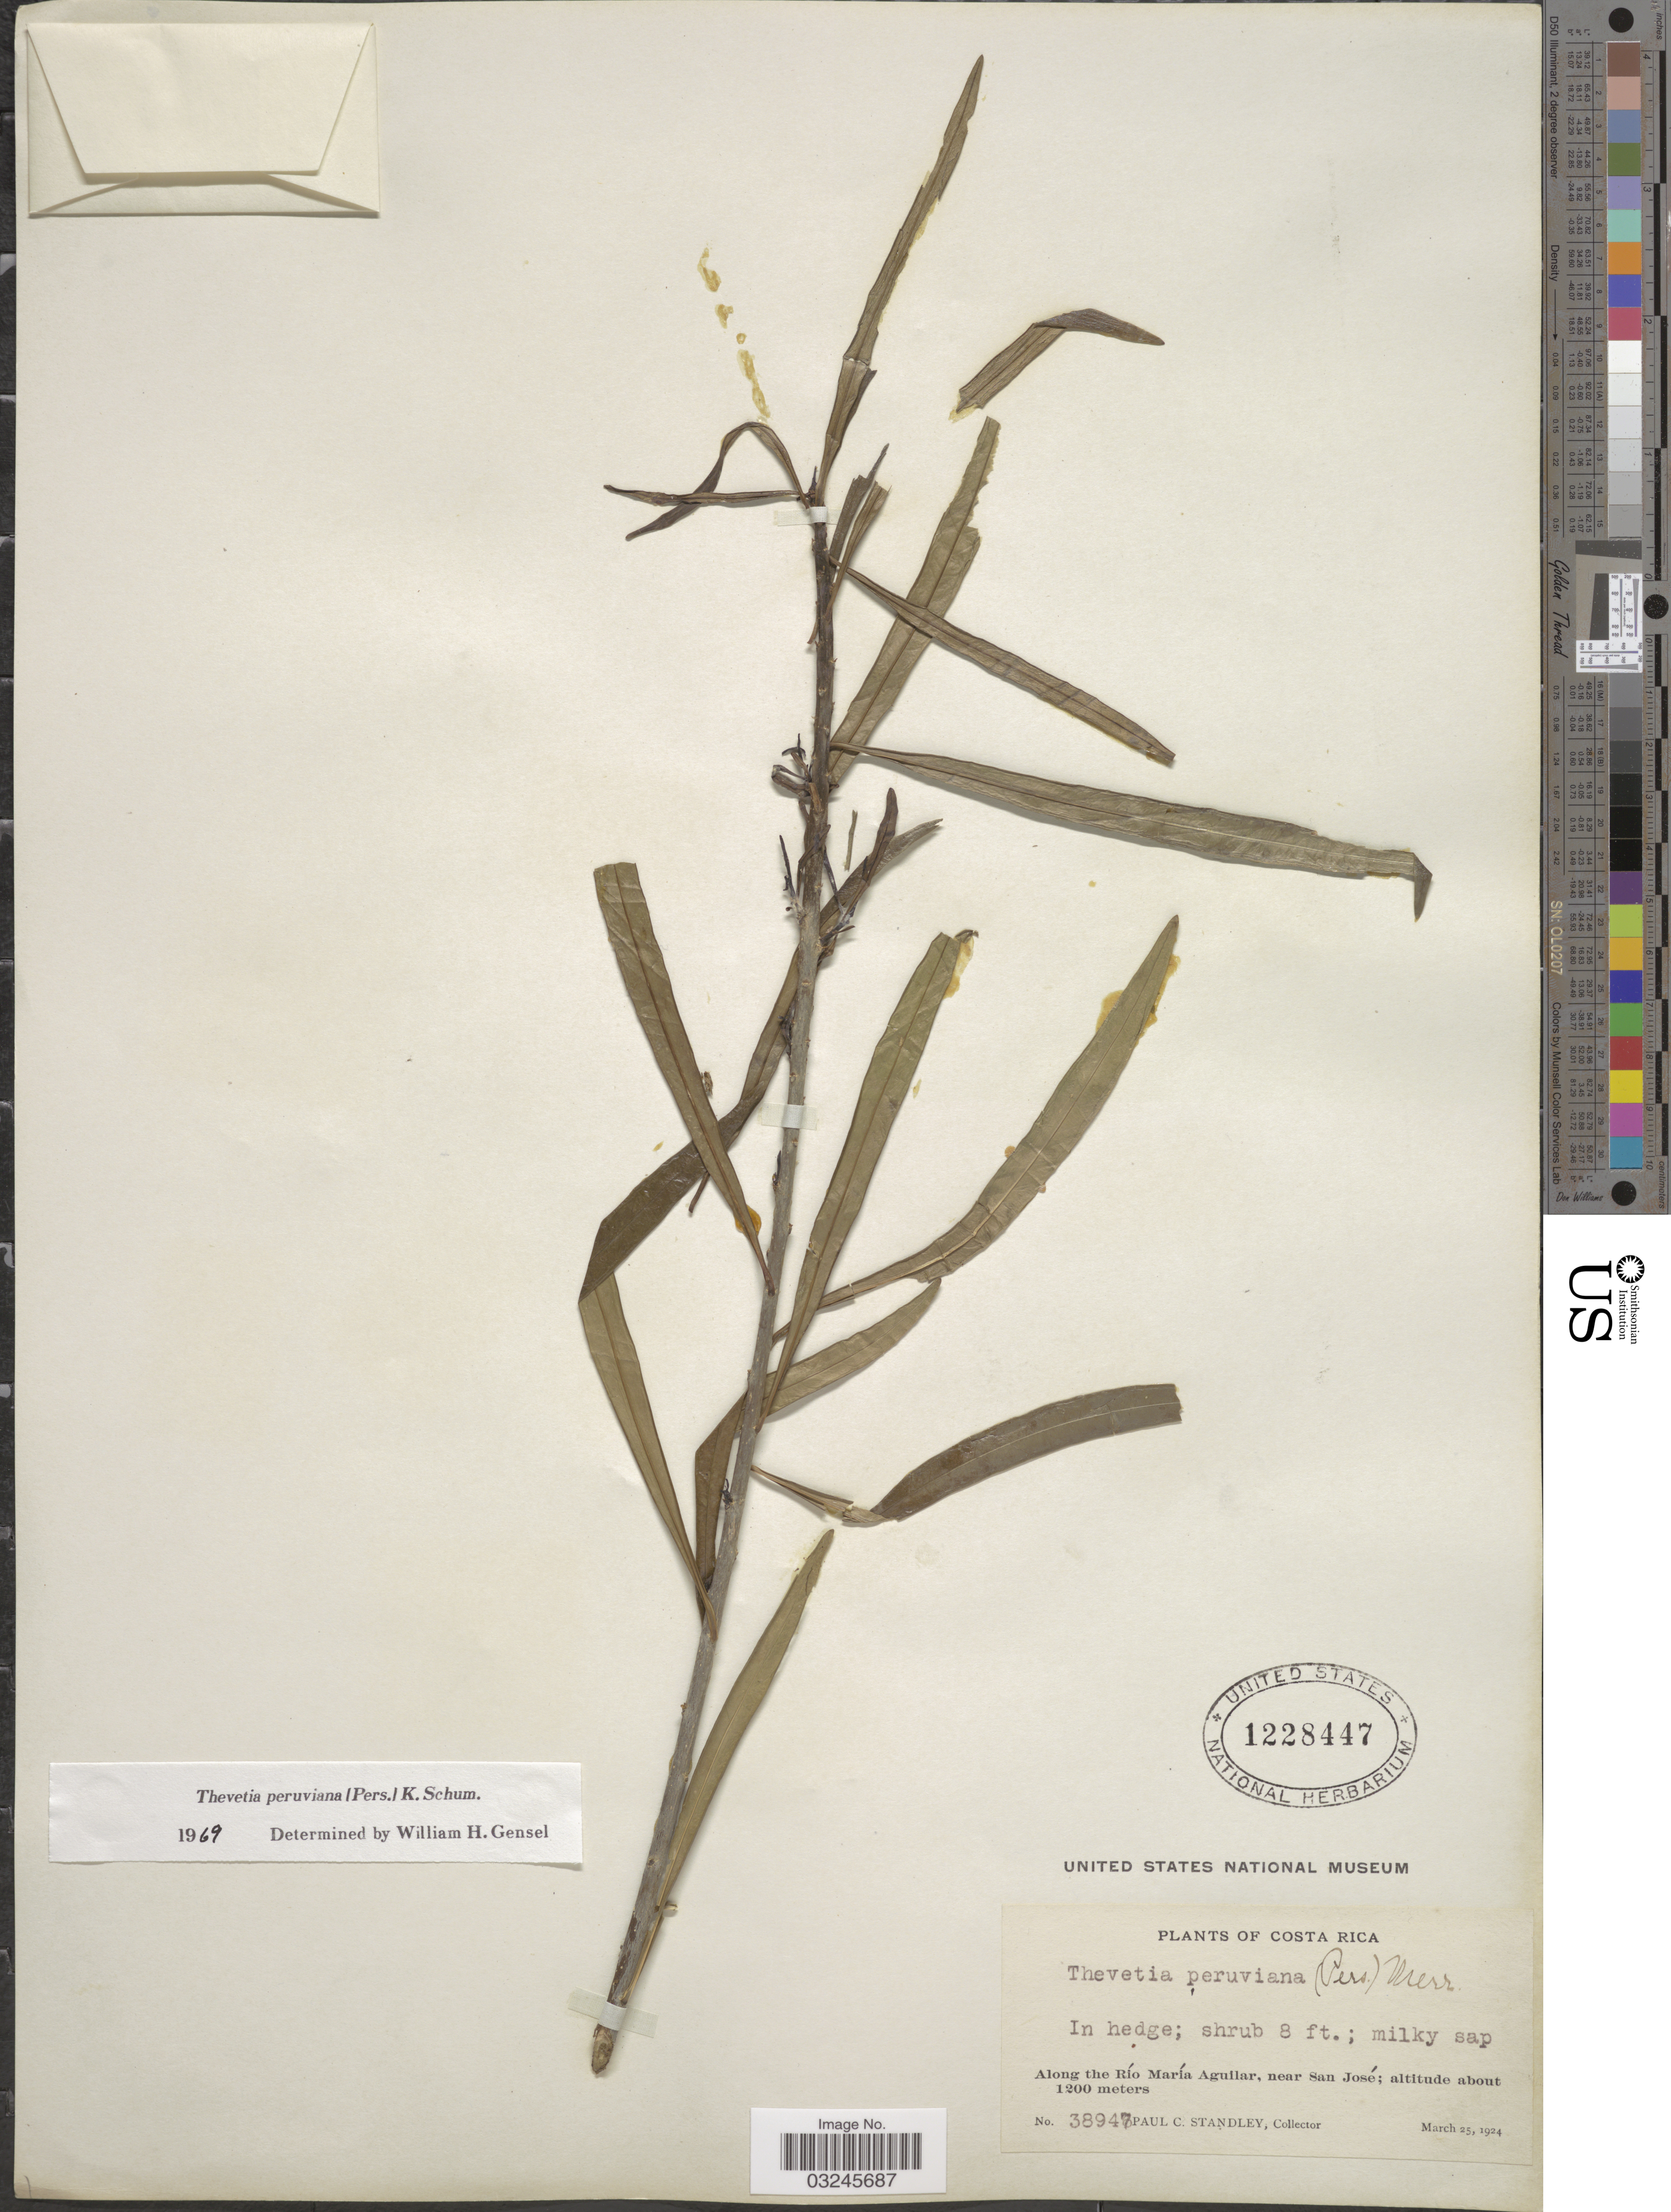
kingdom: Plantae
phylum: Tracheophyta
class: Magnoliopsida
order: Gentianales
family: Apocynaceae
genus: Thevetia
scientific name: Thevetia peruviana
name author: (Pers.) K. Schum.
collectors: P. C. Standley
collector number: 38947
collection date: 1924-03-25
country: Costa Rica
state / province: San José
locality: Along the Río María Aguilar, near San José.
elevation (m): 1200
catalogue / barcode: US 1228447